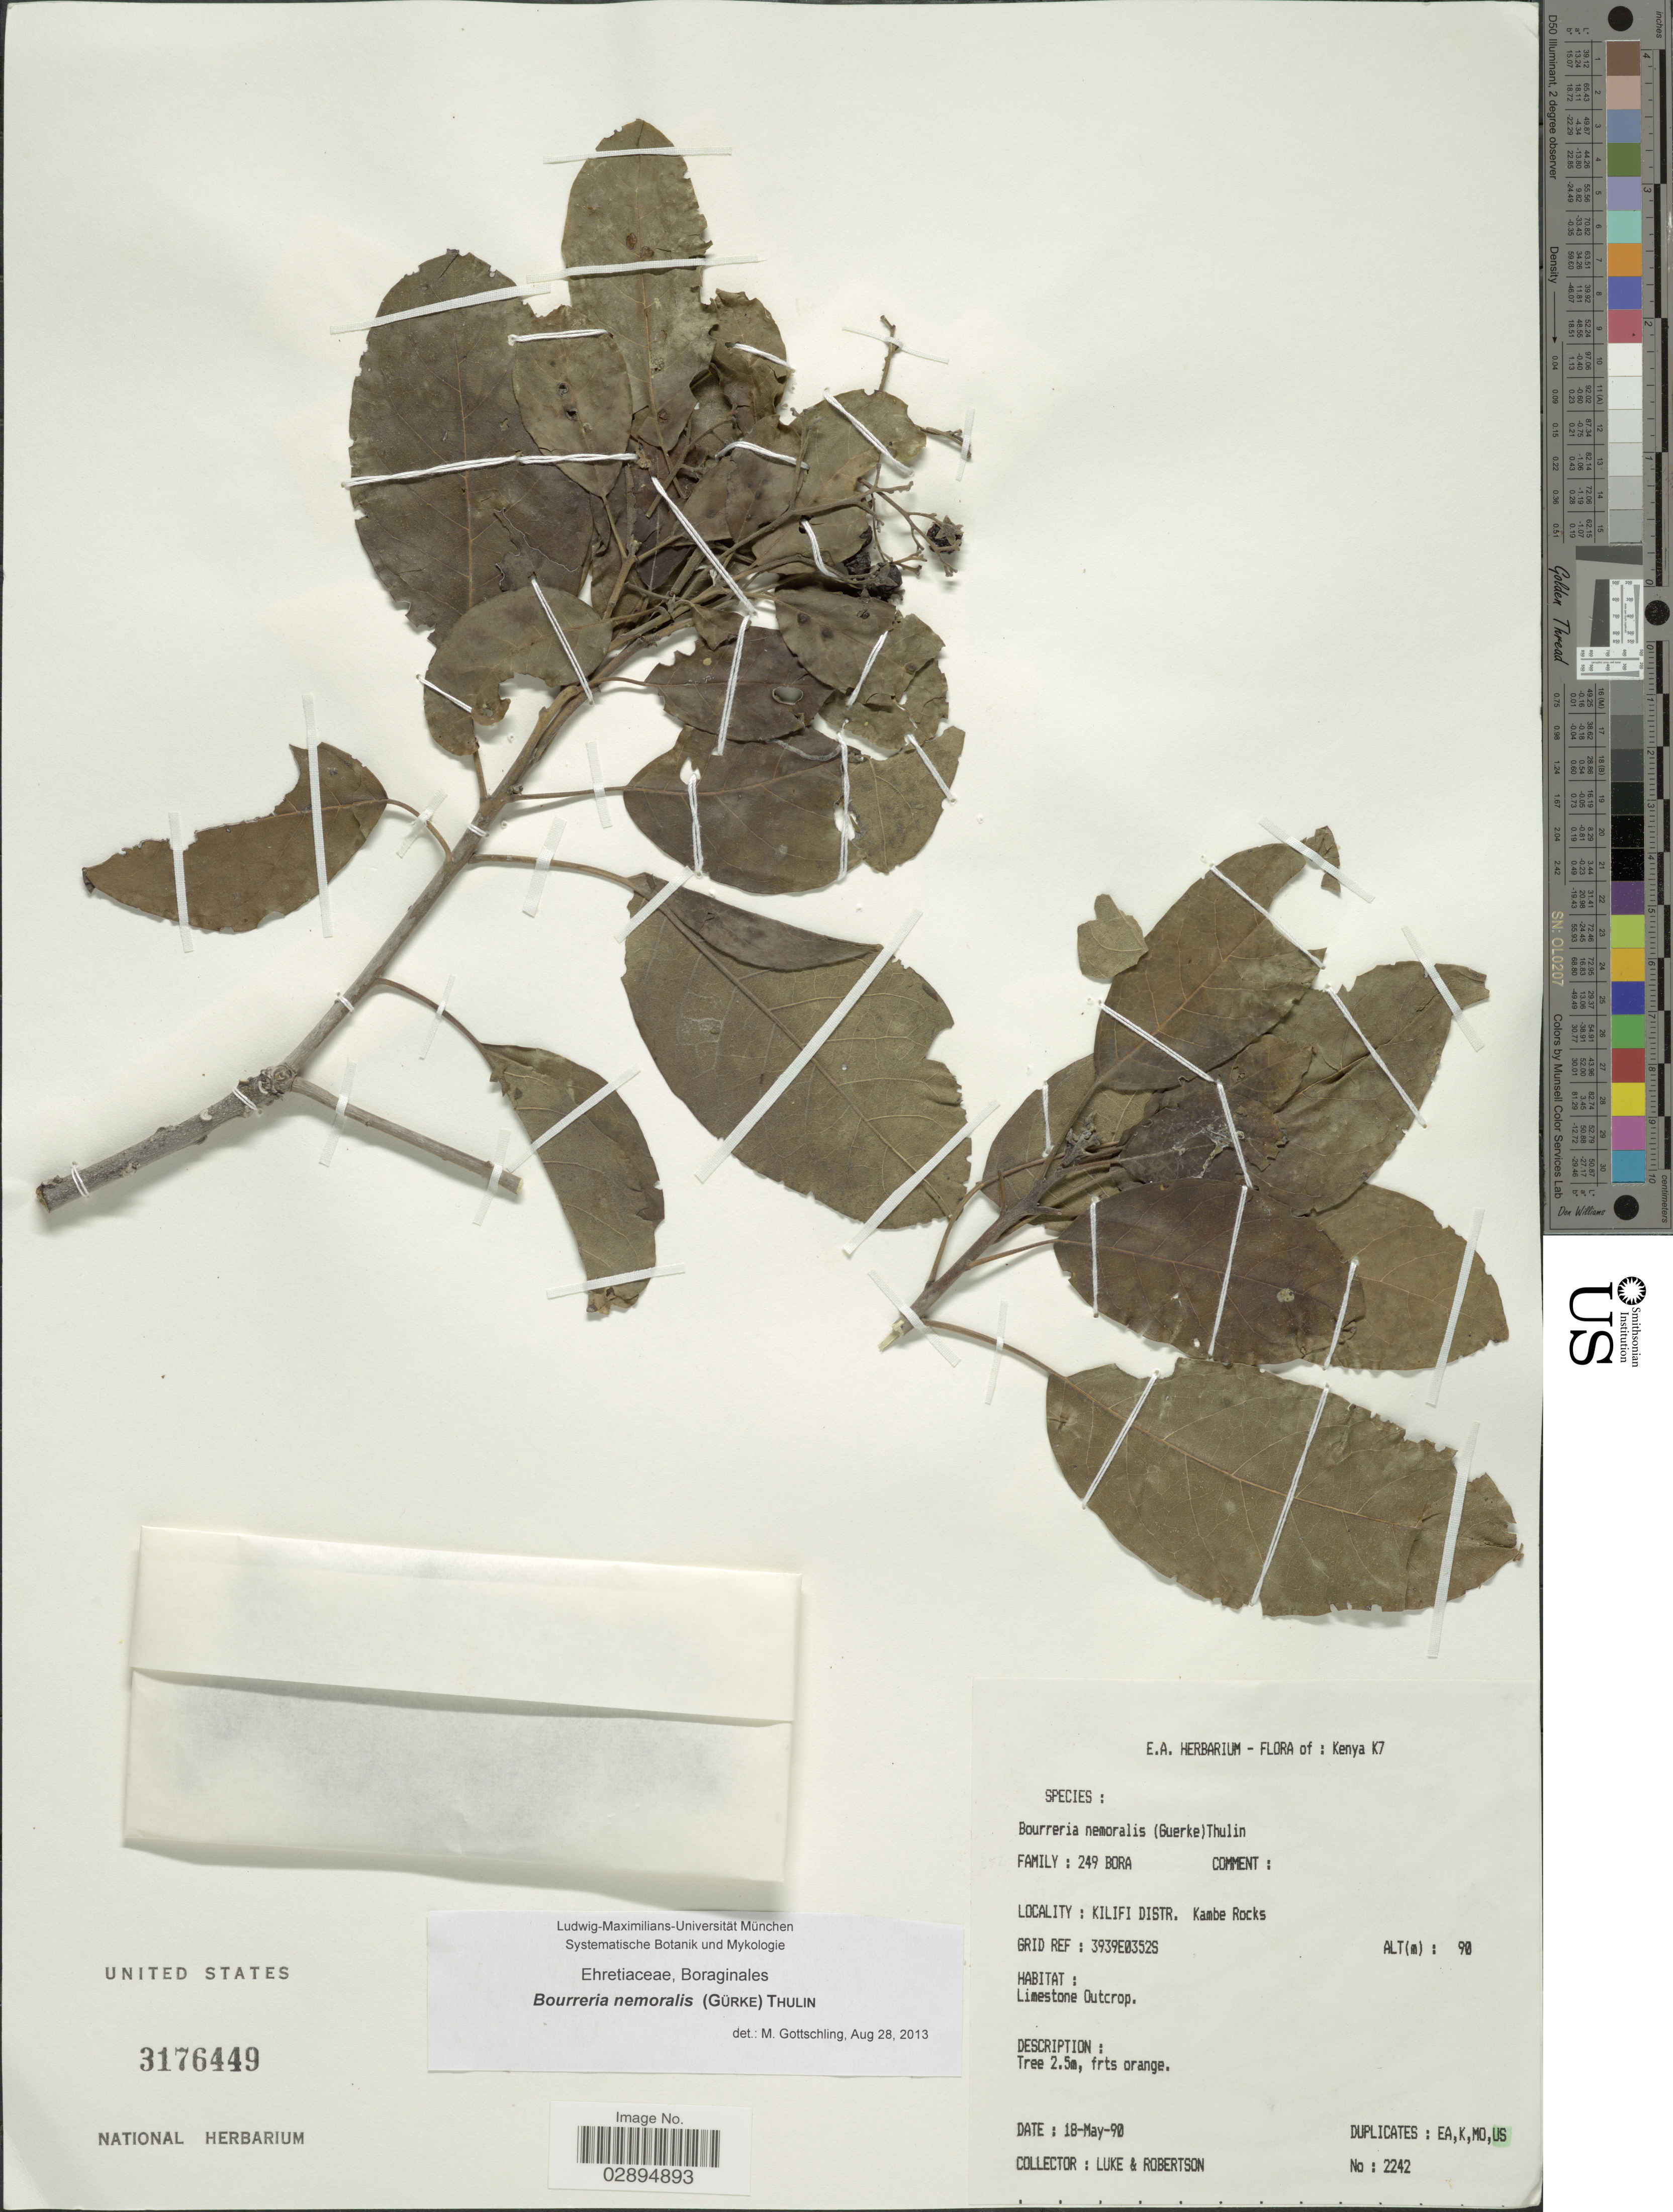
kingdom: Plantae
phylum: Tracheophyta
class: Magnoliopsida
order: Boraginales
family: Ehretiaceae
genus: Bourreria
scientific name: Bourreria nemoralis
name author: (Gürke) Thulin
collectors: -. Luke & -. Robertson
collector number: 2242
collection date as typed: Transcribed d/m/y: 18/5/90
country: Kenya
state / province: Kilifi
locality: K7, Kilifi District, Kambe Rocks. Grid Ref: 3939E0352S.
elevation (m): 90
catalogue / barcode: US 3176449